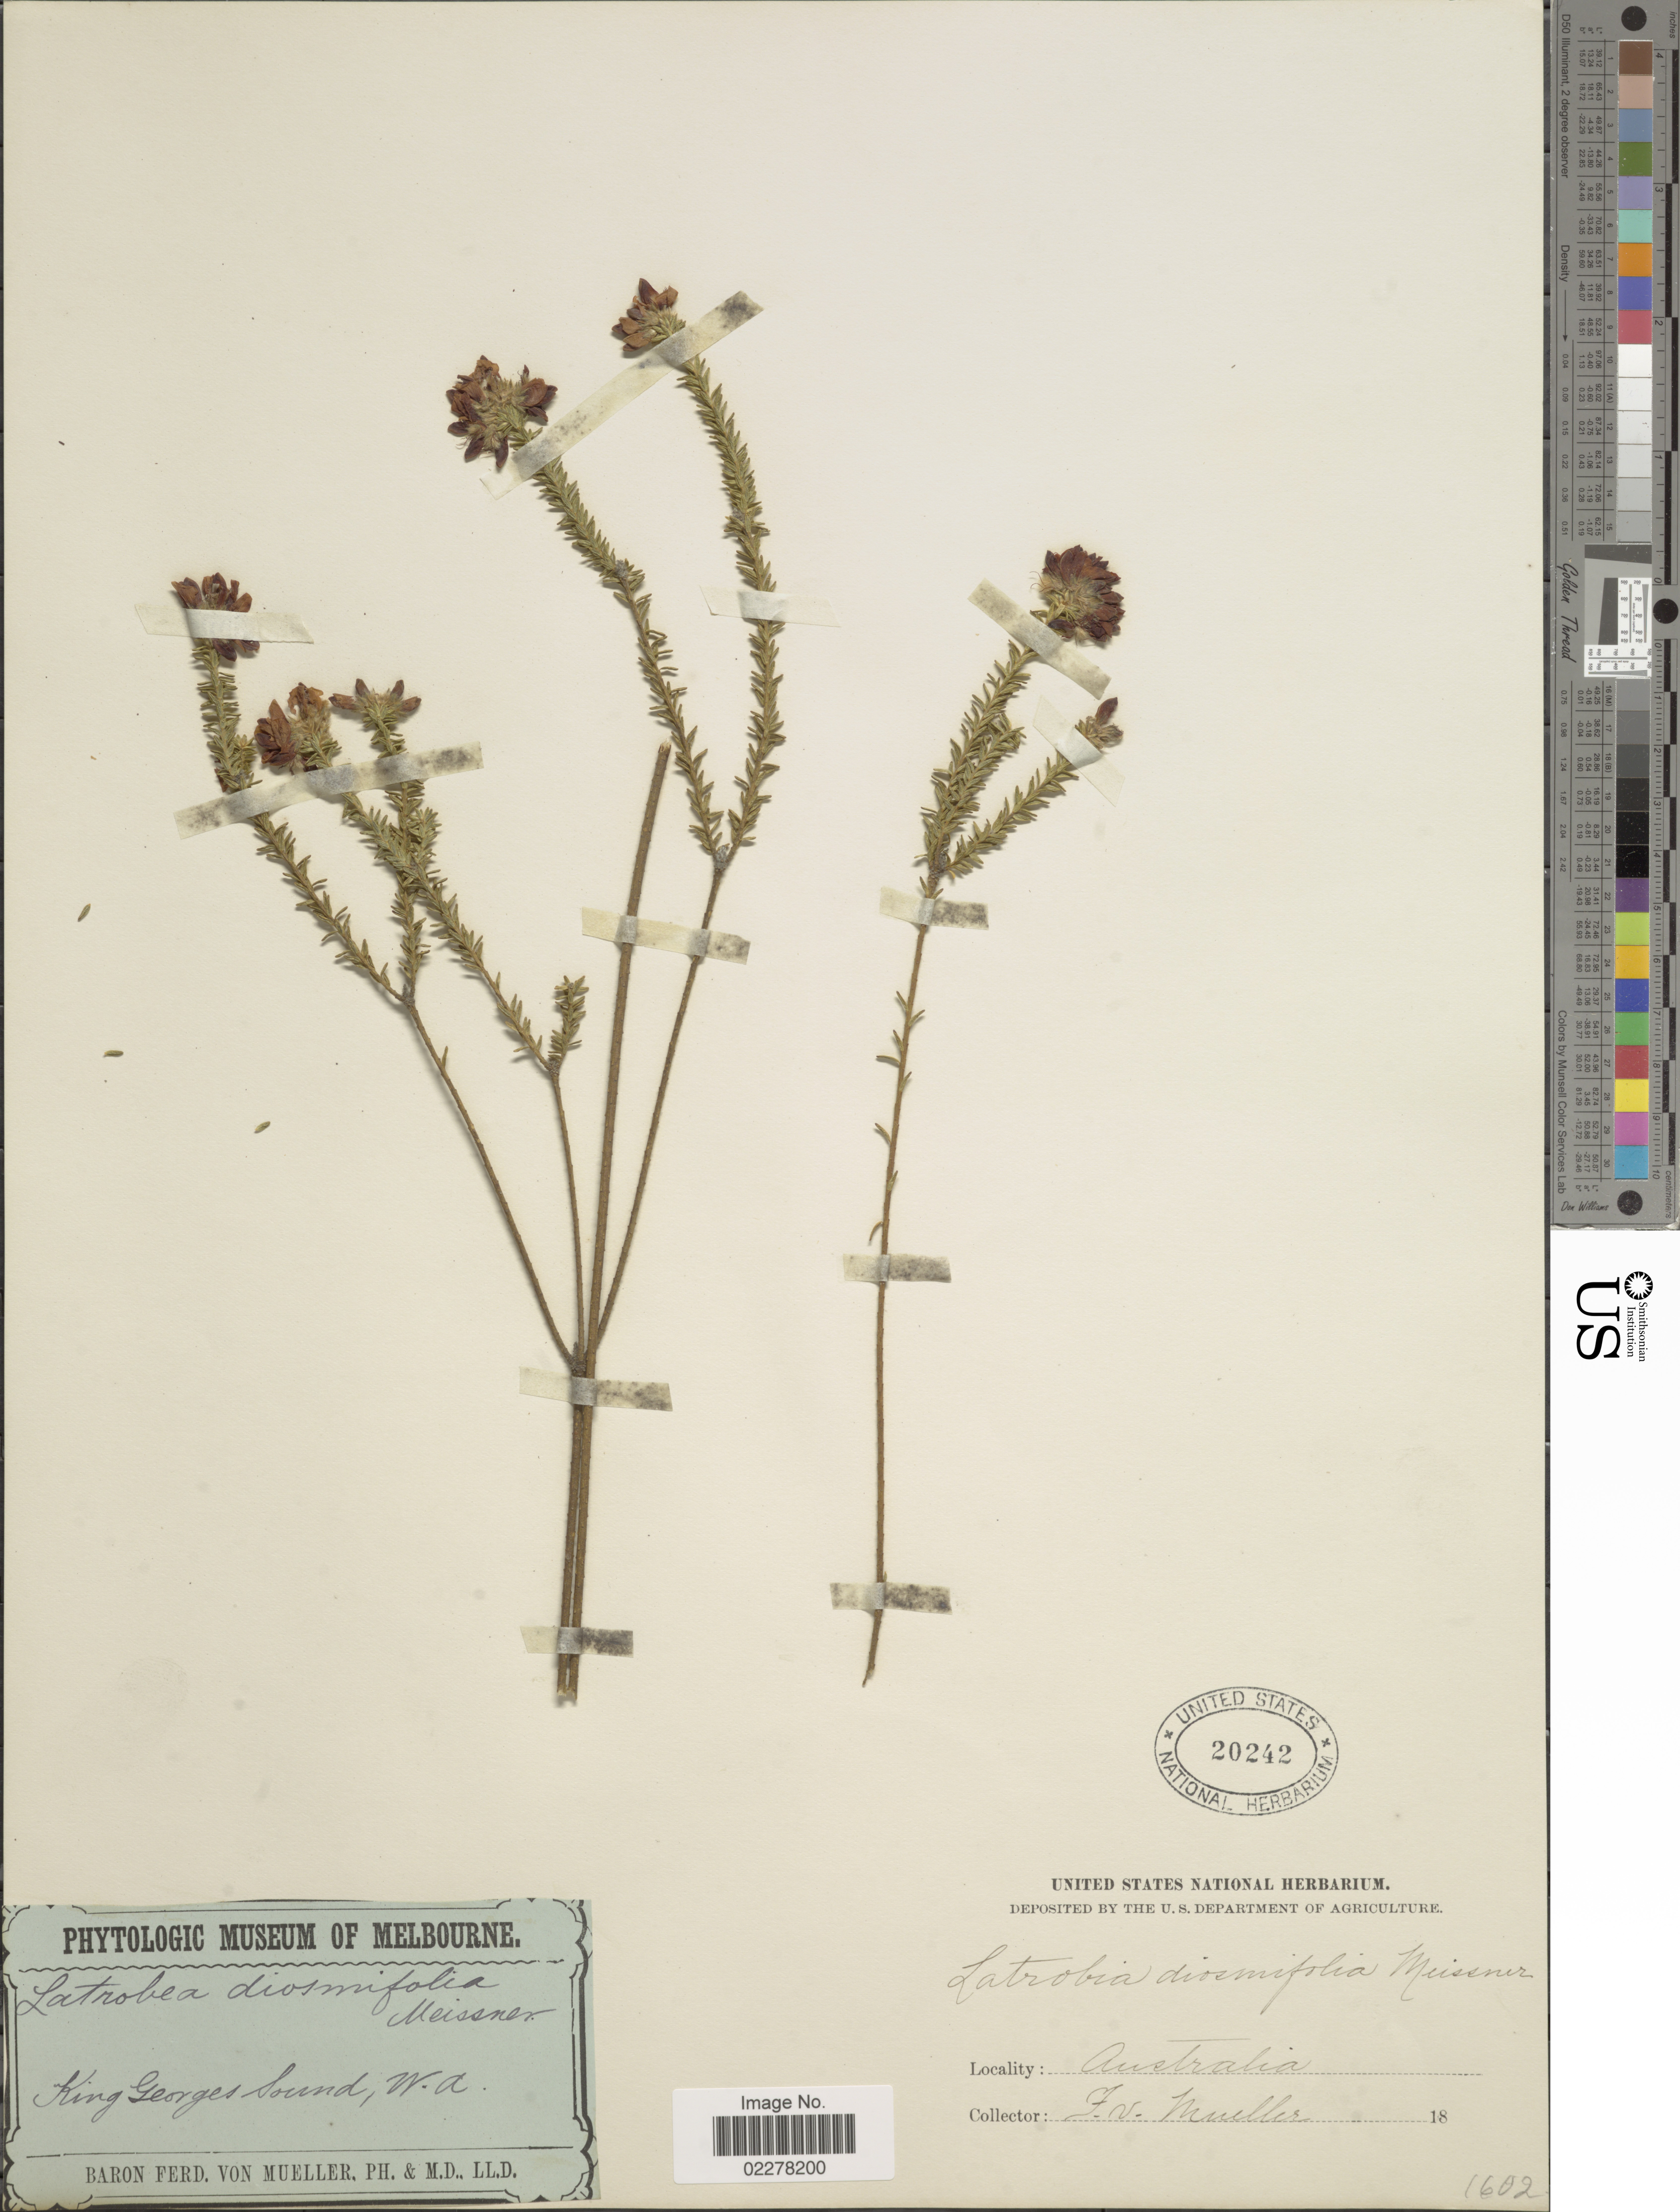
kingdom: Plantae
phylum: Tracheophyta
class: Magnoliopsida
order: Fabales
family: Fabaceae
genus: Latrobea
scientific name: Latrobea diosmifolia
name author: (Benth.) Benth.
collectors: F. von Mueller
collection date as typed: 18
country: Australia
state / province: Western Australia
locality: King Georges Sound, W.A.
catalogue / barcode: US 20242